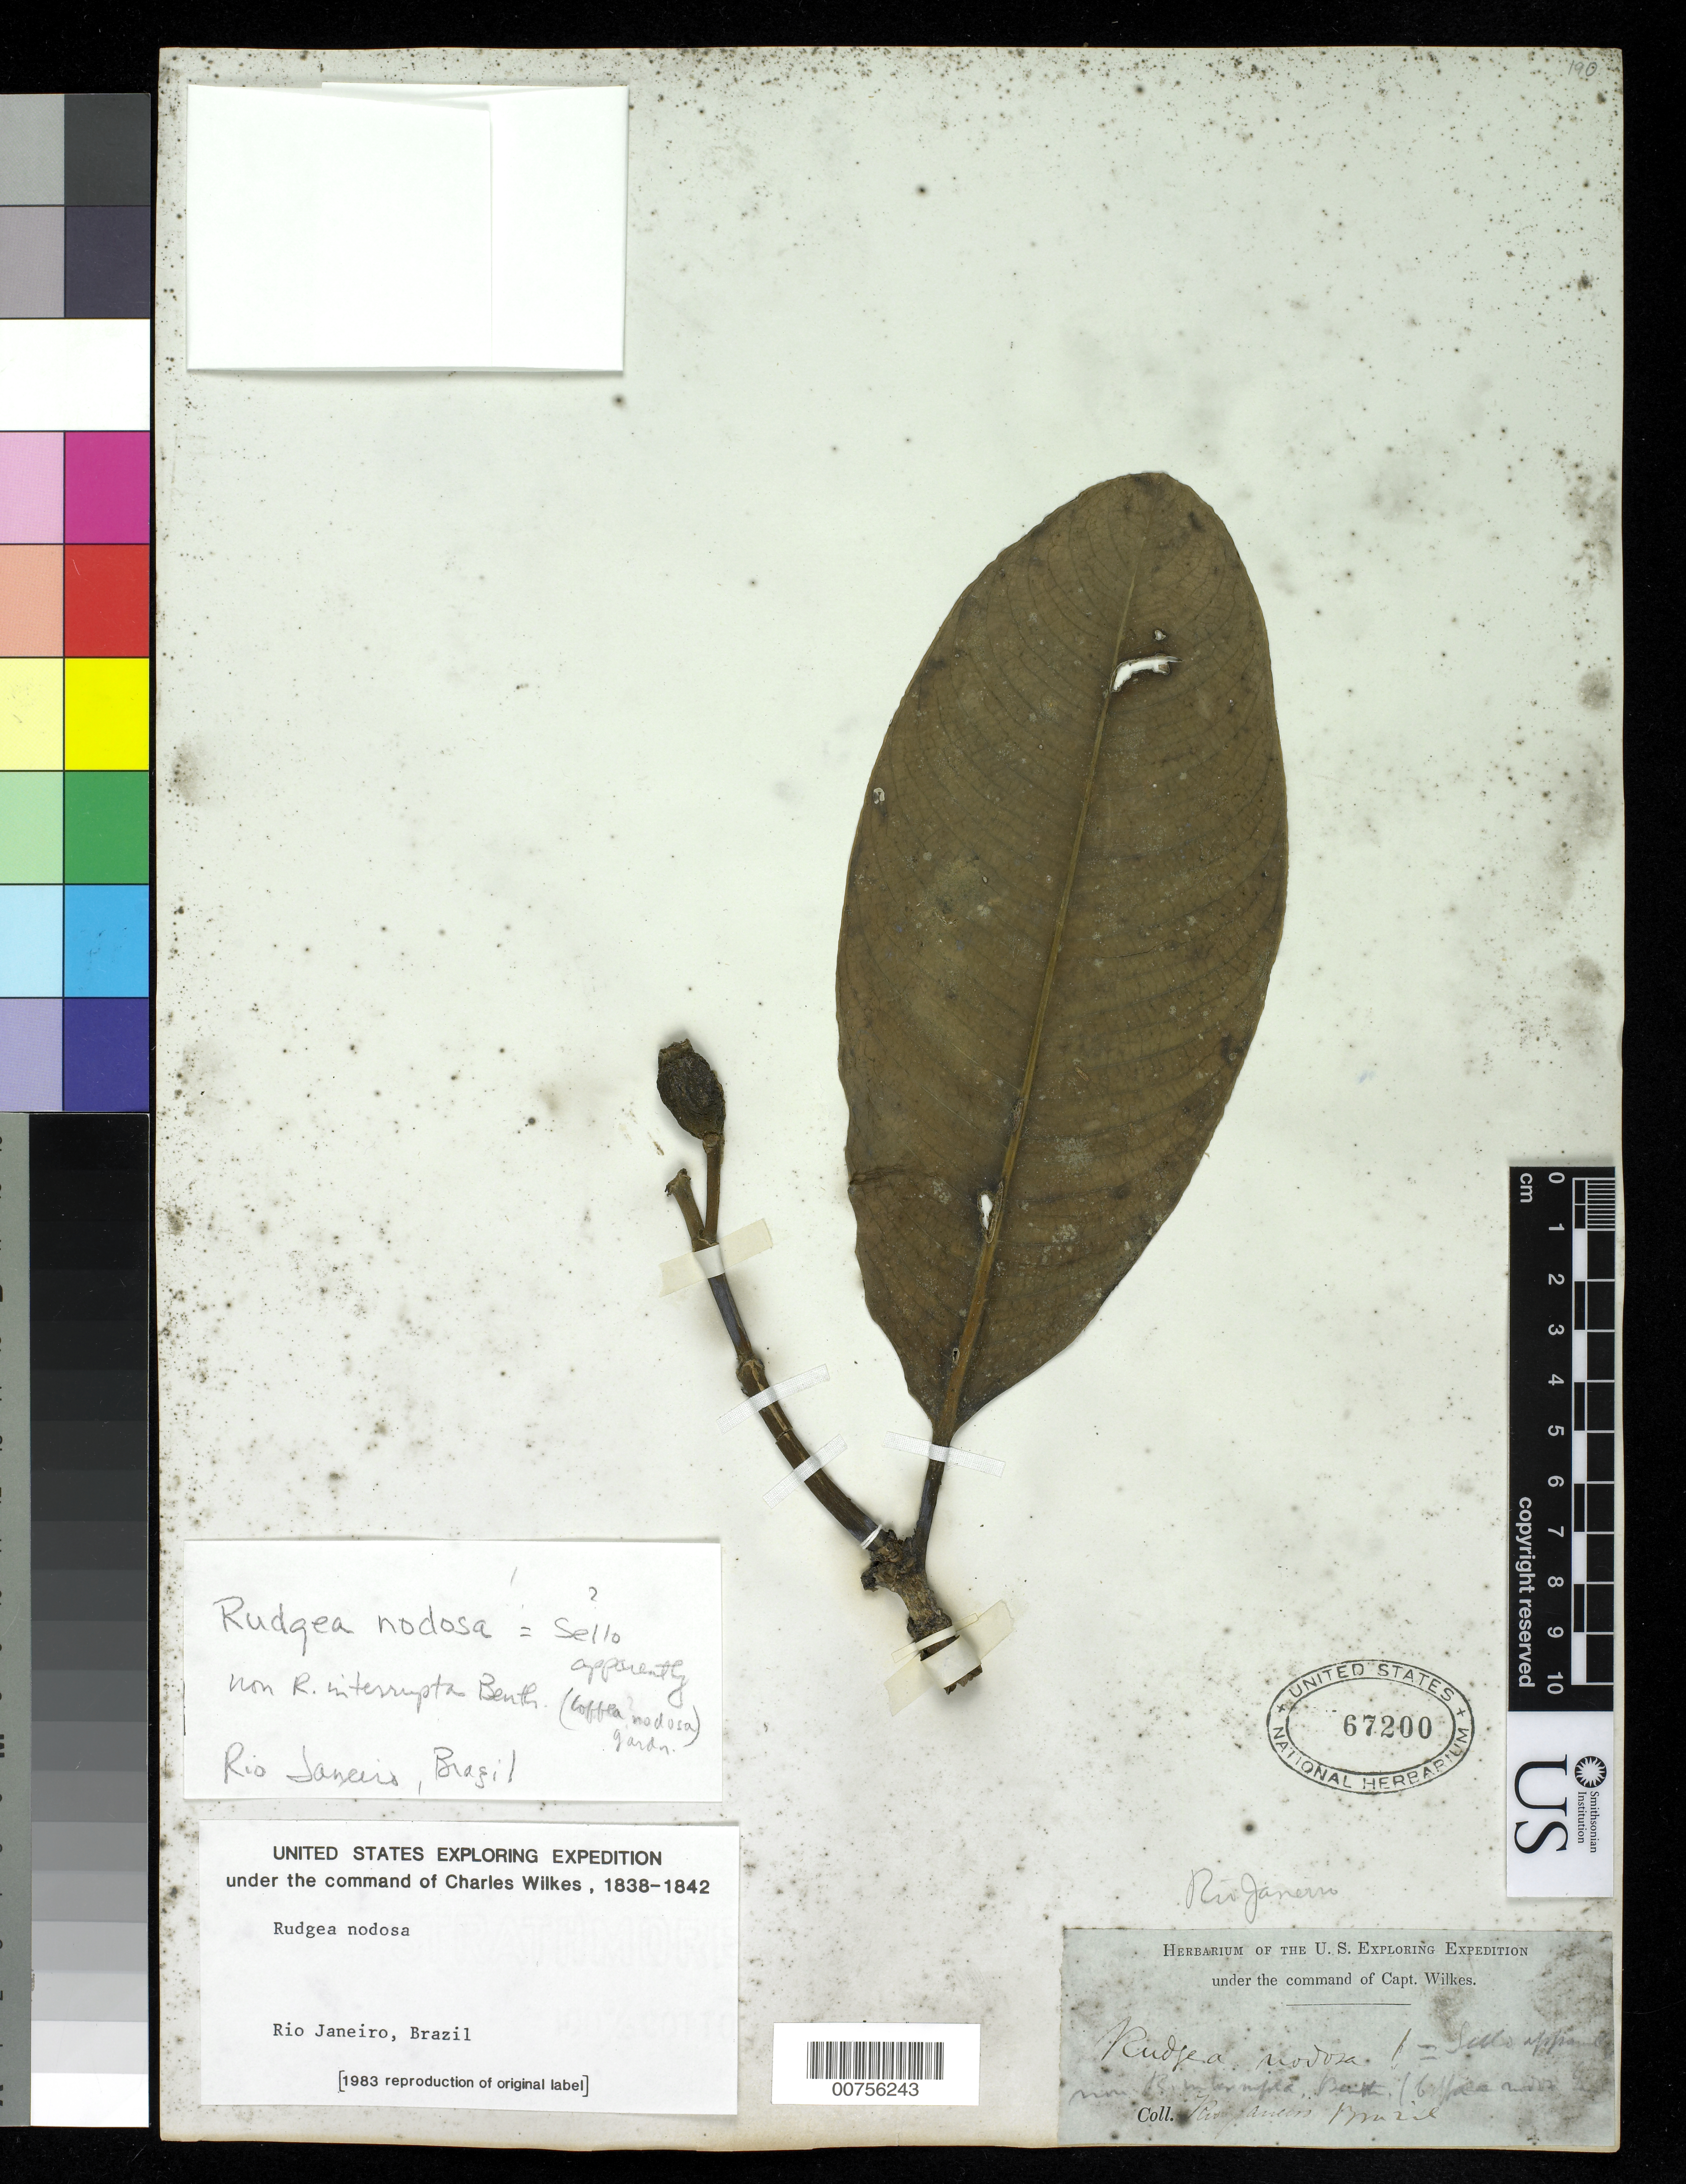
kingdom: Plantae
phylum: Tracheophyta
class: Magnoliopsida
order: Gentianales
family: Rubiaceae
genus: Rudgea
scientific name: Rudgea nodosa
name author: (Cham.) Benth.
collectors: Wilkes Explor. Exped.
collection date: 1838/1842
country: Brazil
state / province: Rio de Janeiro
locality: Rio, Brazil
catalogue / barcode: US 67200